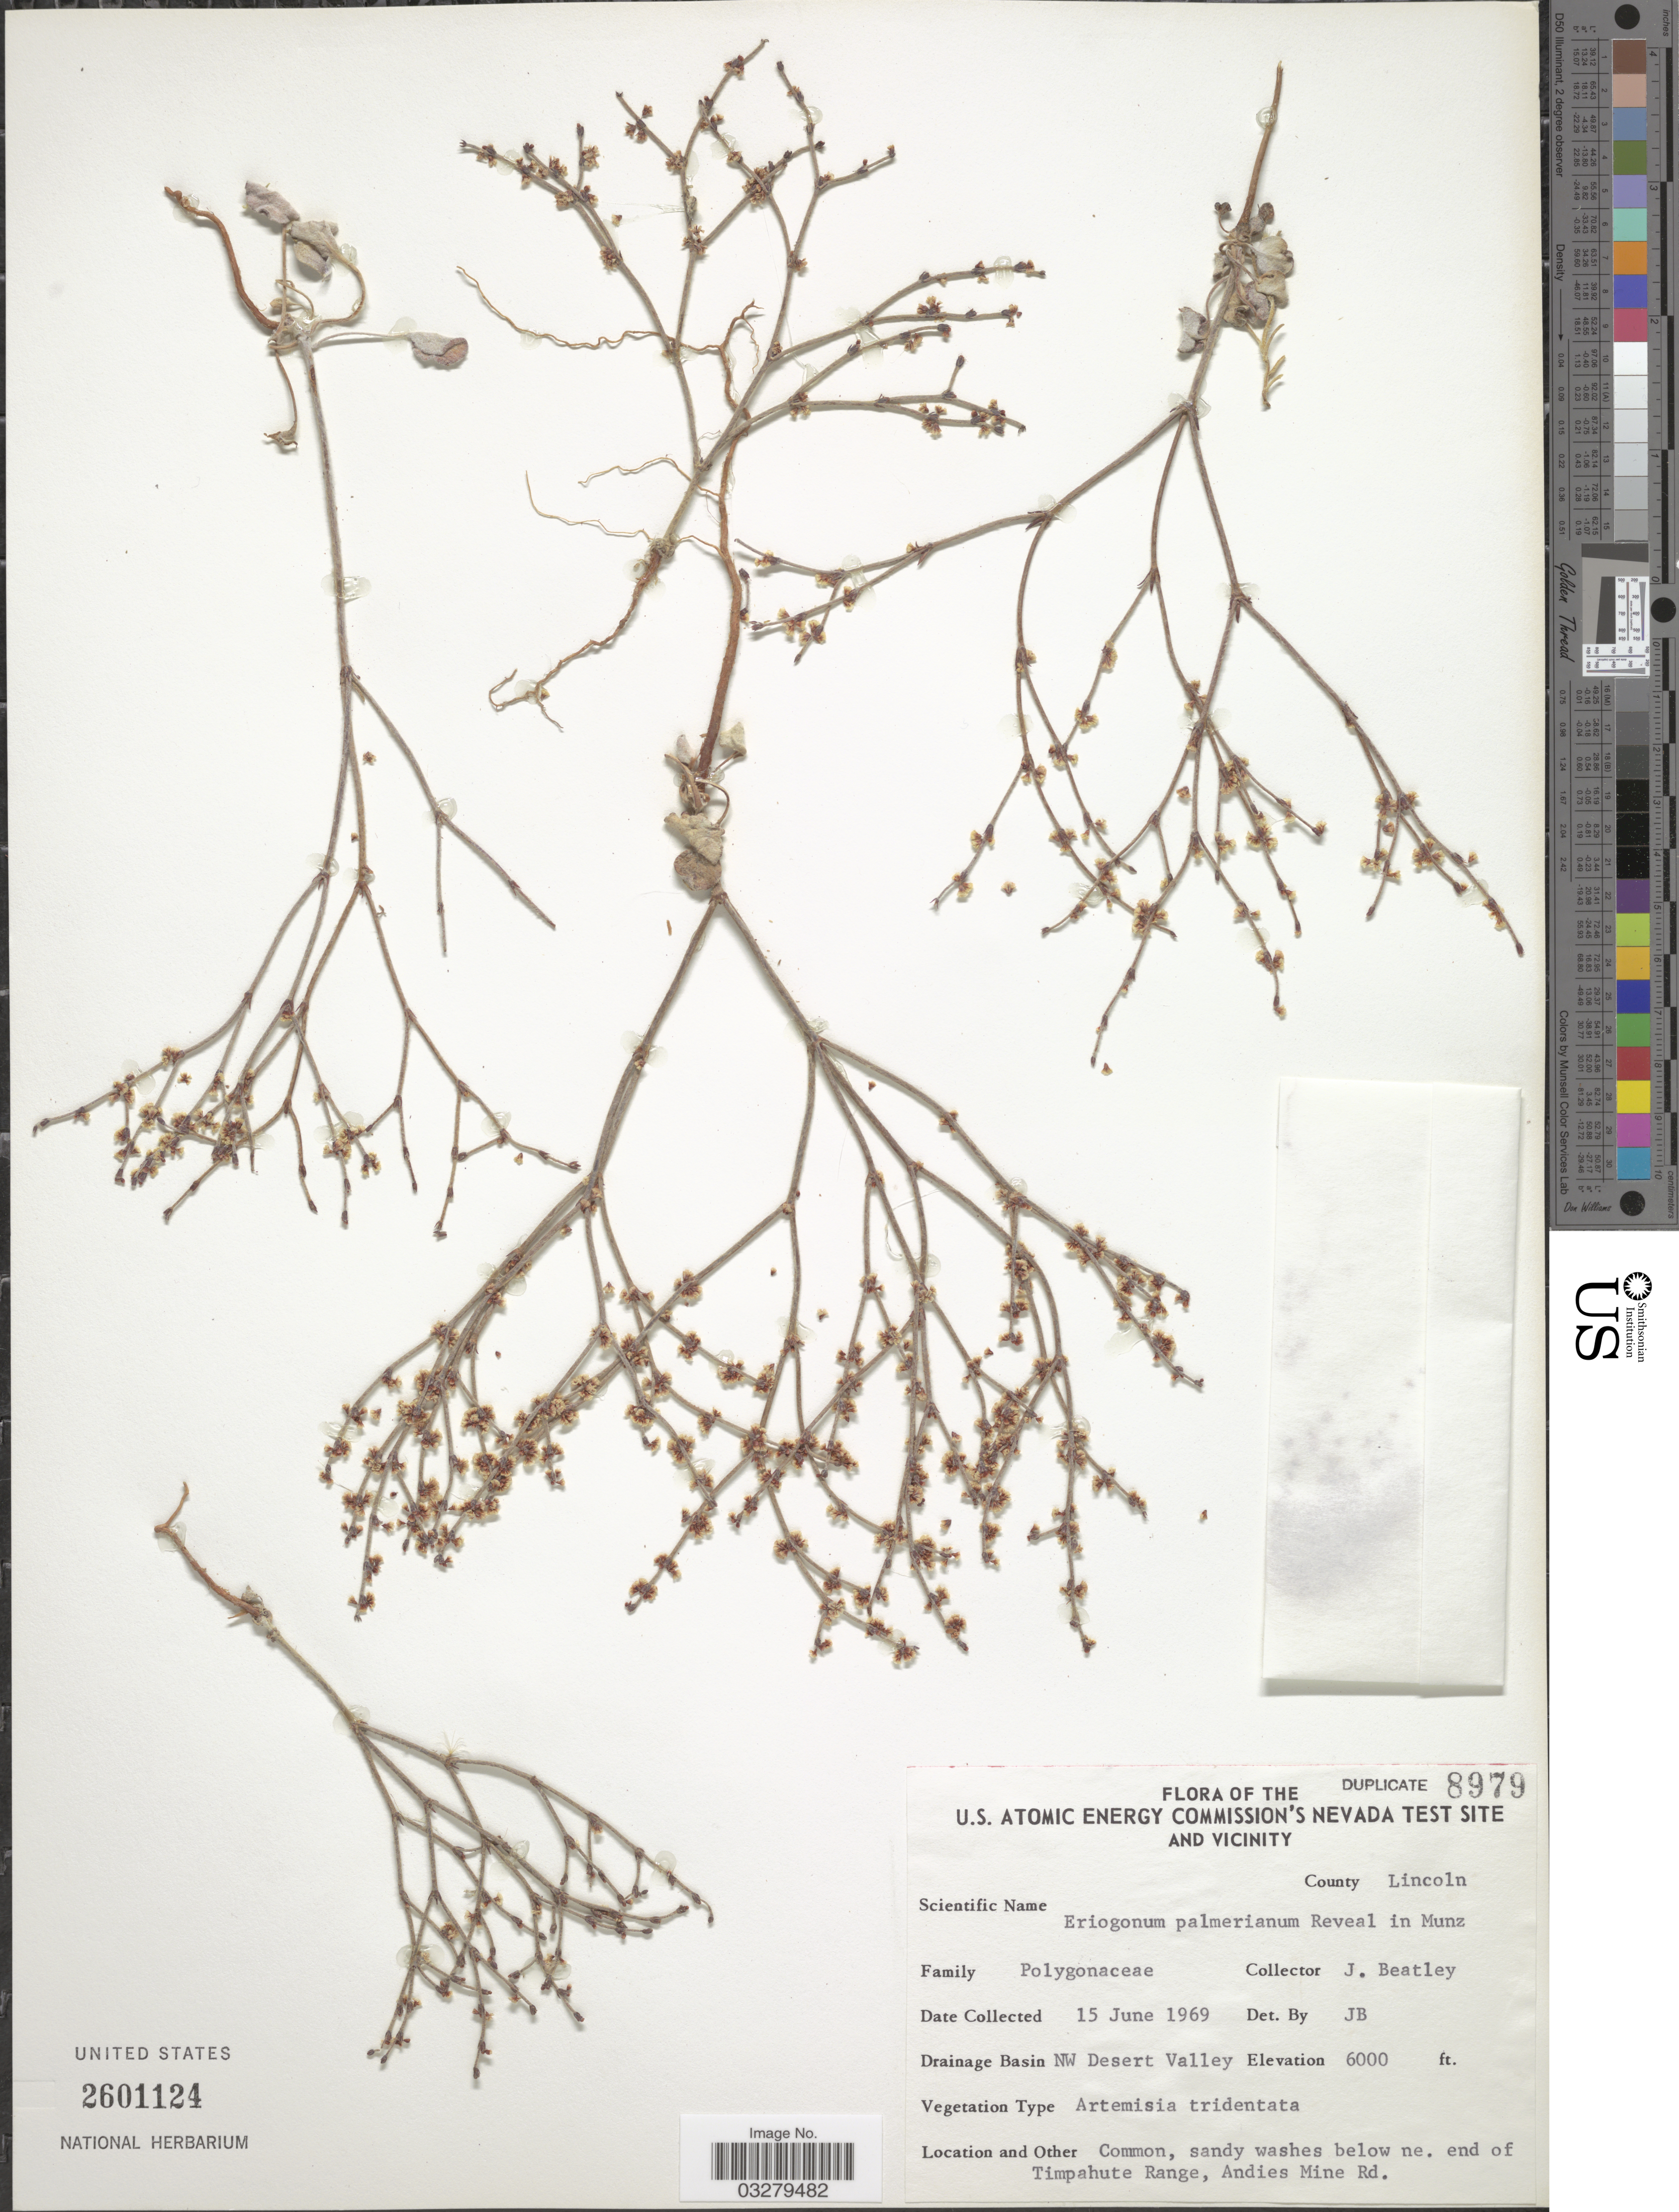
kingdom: Plantae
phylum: Tracheophyta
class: Magnoliopsida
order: Caryophyllales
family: Polygonaceae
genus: Eriogonum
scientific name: Eriogonum palmerianum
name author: Reveal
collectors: J. C. Beatley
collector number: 8979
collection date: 1969-06-15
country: United States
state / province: Nevada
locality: U.S. Atomic Energy Commission's Nevada Test Site and vicinity, County Nye, Drainage Basin NW Desert Valley, sandy washes below ne. end of Timpahute Range, Andies Mine Rd.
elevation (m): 1829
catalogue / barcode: US 2601124